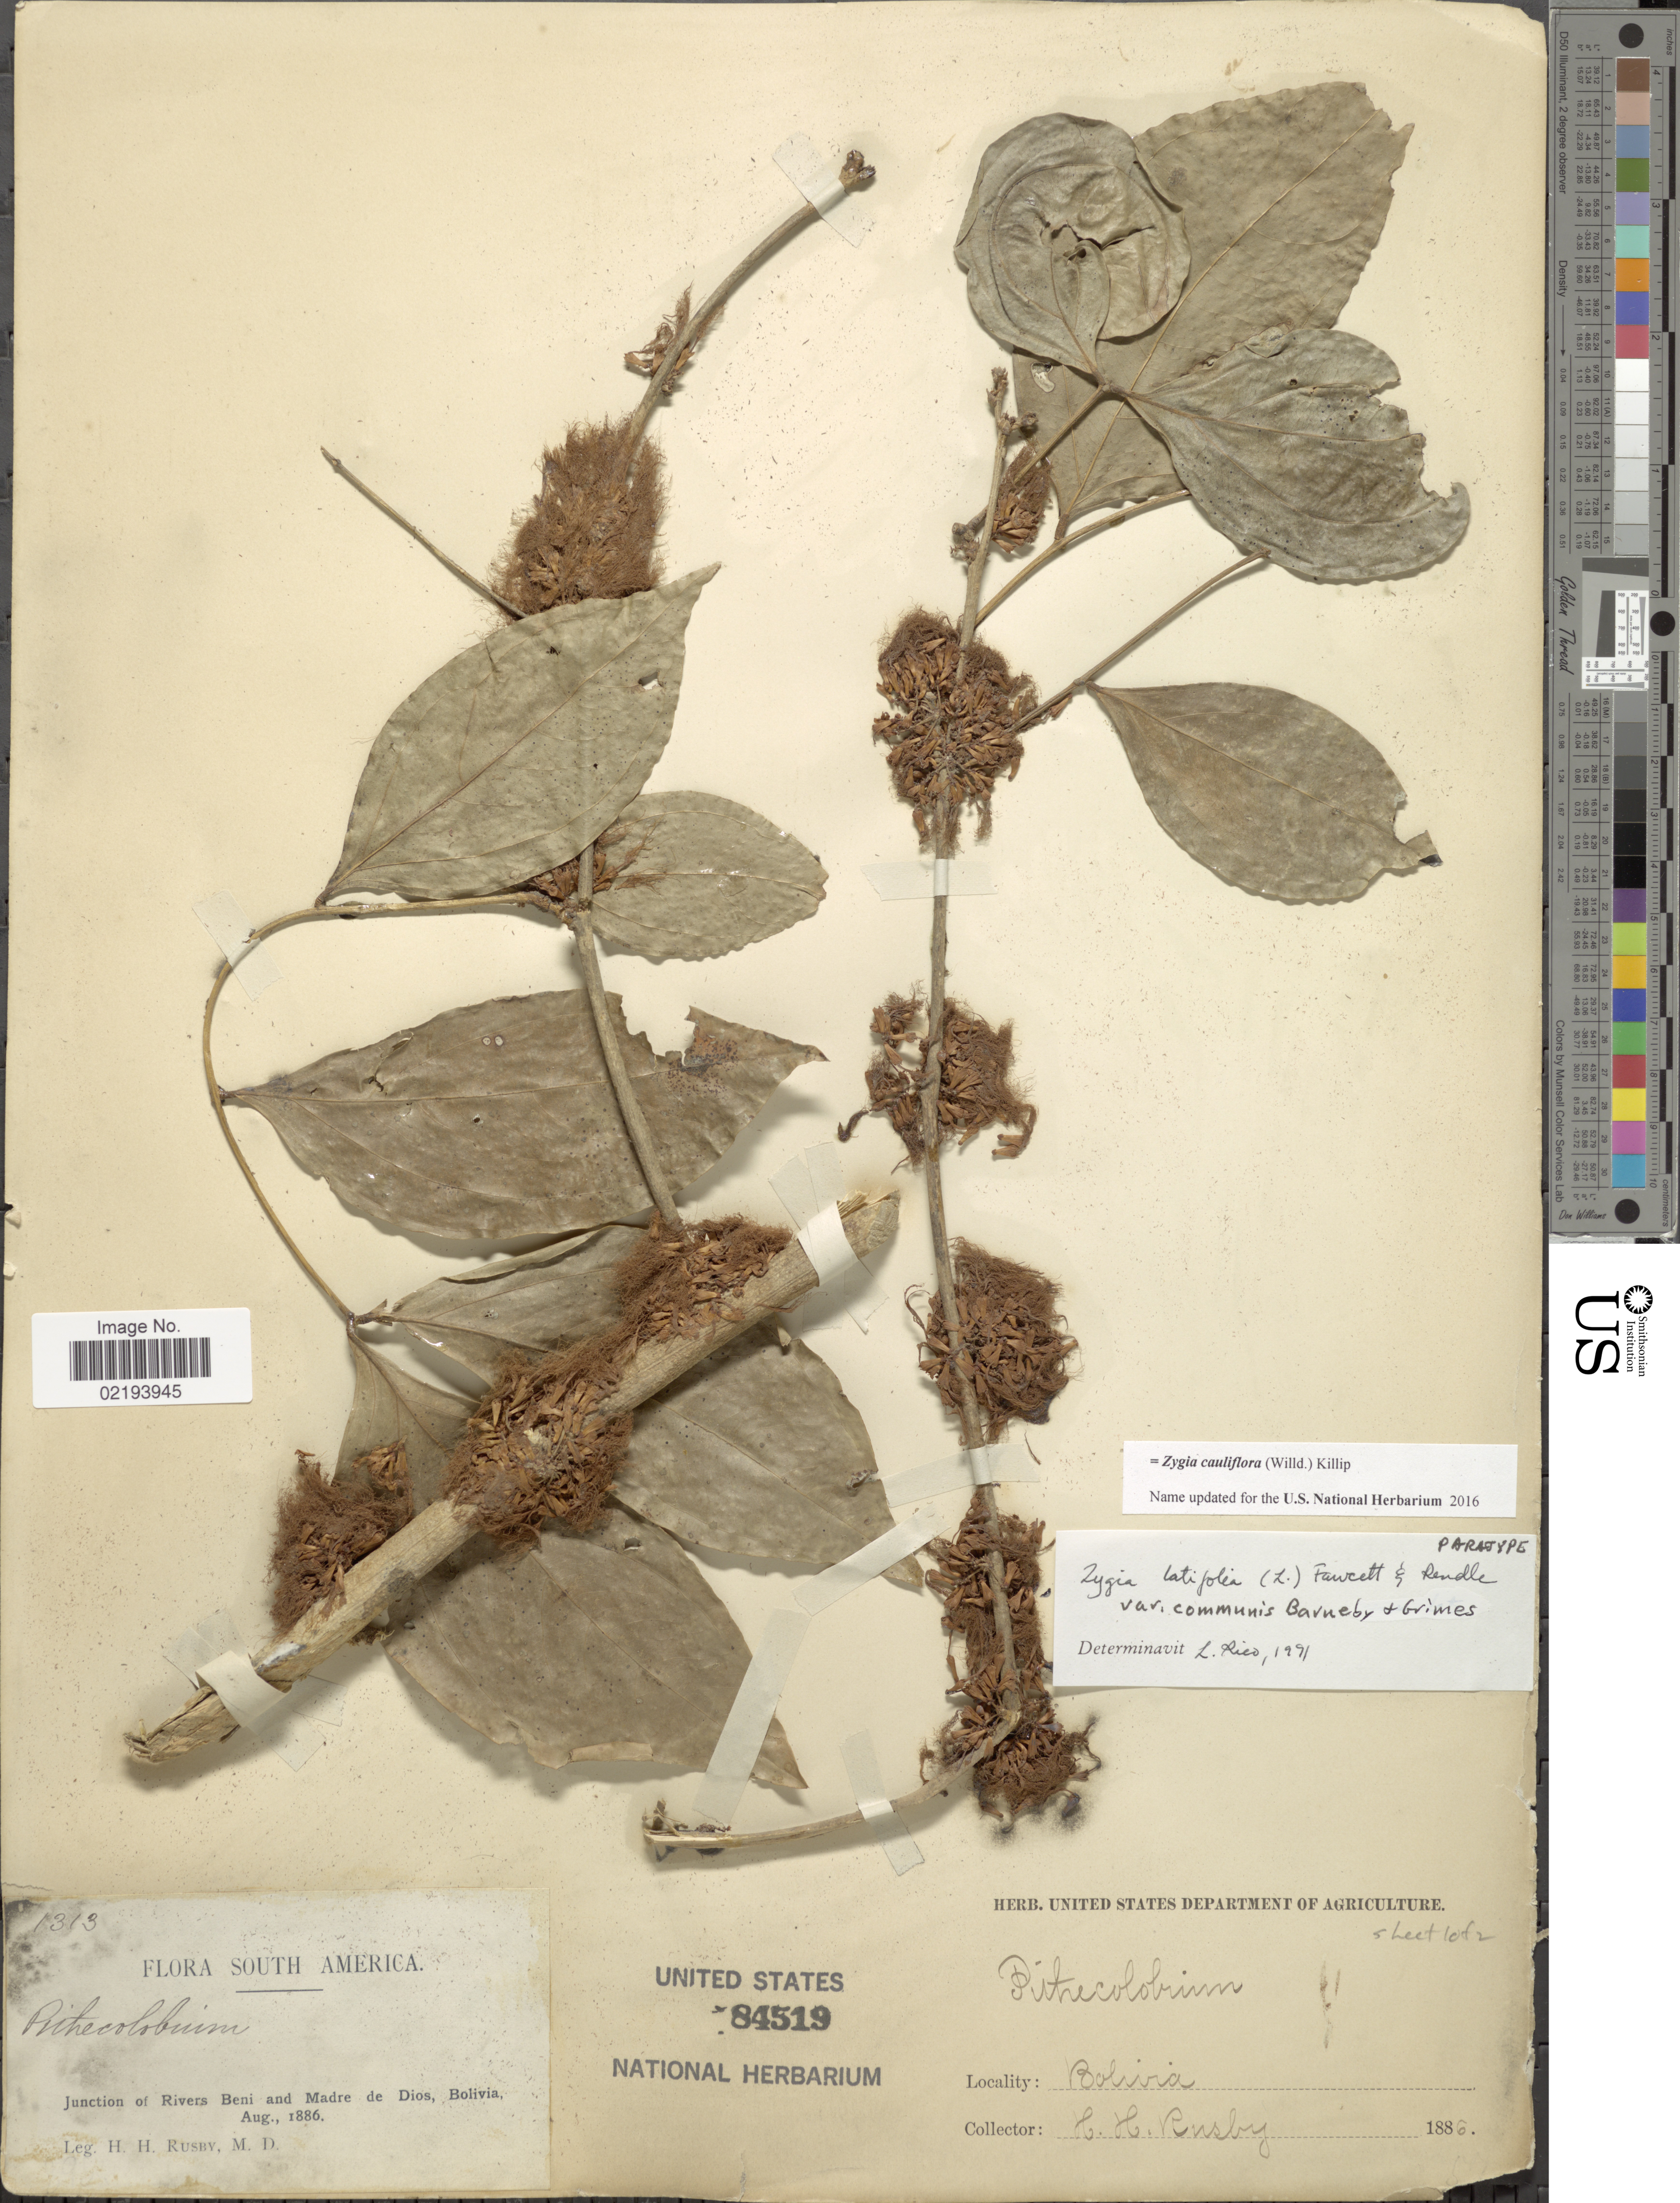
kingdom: Plantae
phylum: Tracheophyta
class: Magnoliopsida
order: Fabales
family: Fabaceae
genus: Zygia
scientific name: Zygia cauliflora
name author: (Willd.) Killip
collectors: H. H. Rusby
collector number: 1313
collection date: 1886-08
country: Bolivia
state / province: Beni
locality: Junction of Rivers Beni and Madre de Dios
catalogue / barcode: US 84519